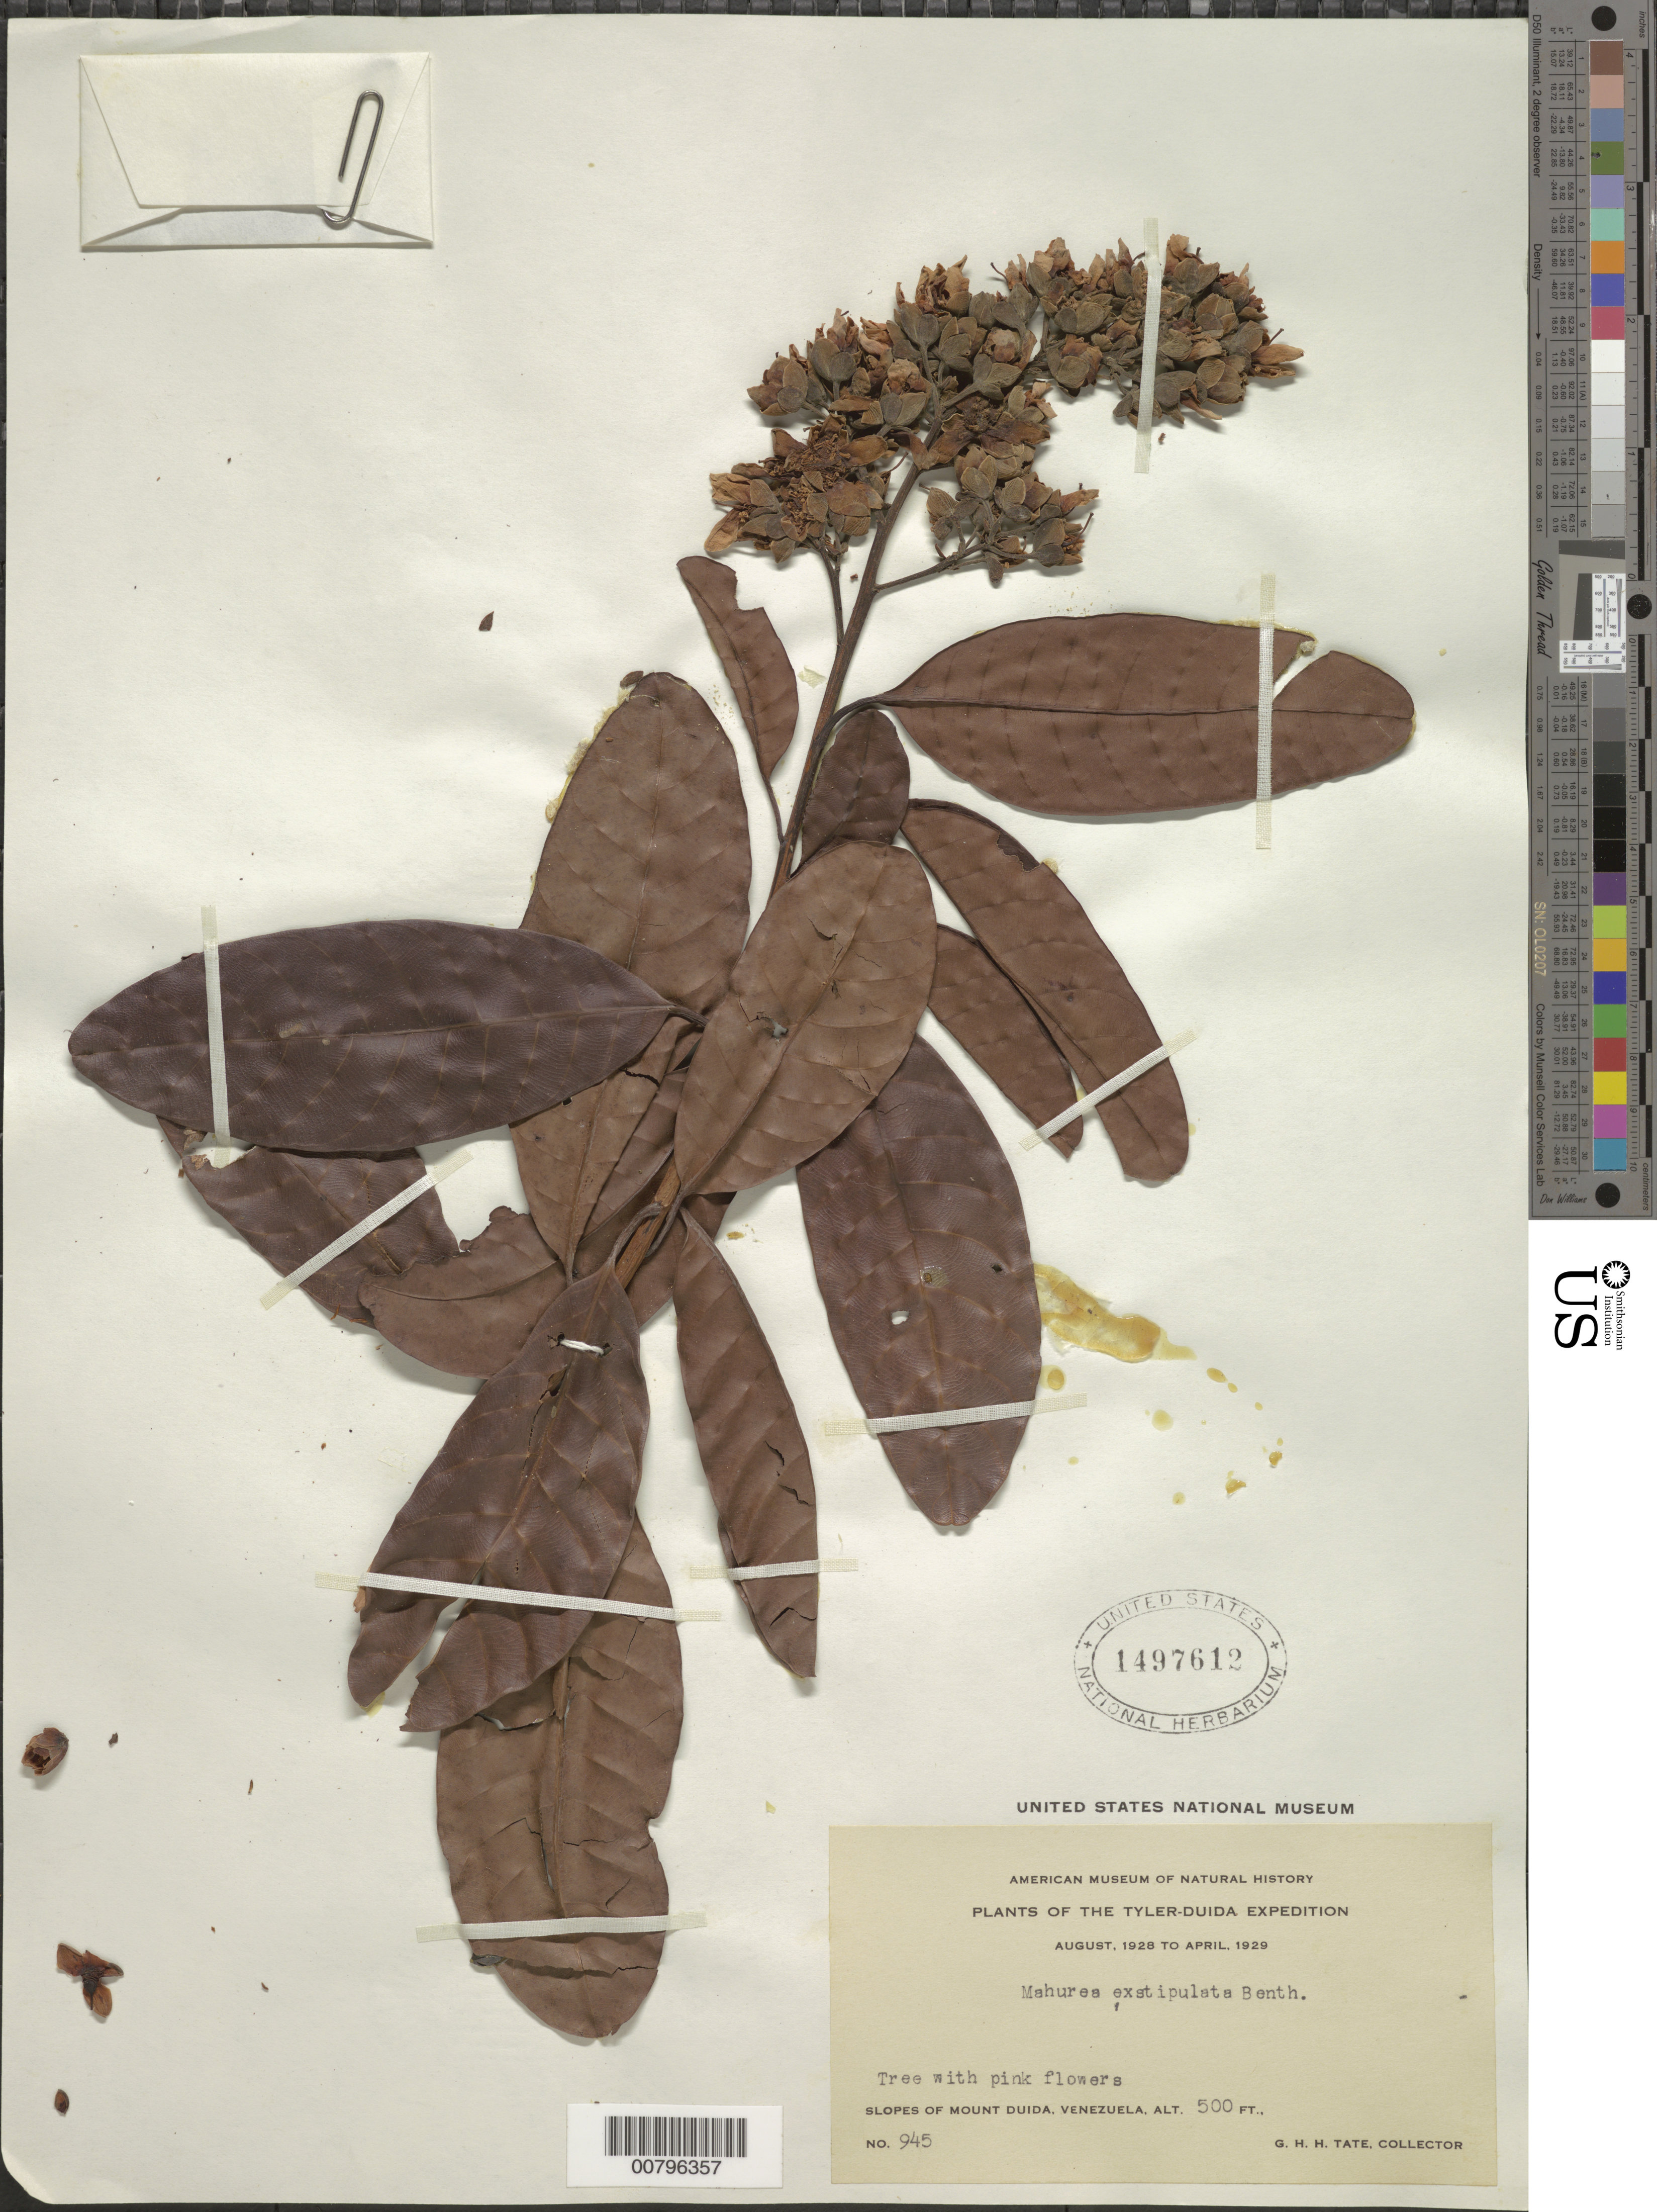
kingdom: Plantae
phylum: Tracheophyta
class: Magnoliopsida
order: Malpighiales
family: Calophyllaceae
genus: Mahurea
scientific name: Mahurea exstipulata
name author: Benth.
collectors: G. H. H.Tate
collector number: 945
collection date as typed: Aug-28 to Apr-29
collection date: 1928-08/1929-04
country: Venezuela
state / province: Amazonas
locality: Middle Camp, Slopes of Mount Duida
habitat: Mountain slopes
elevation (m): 152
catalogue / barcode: US 1497612